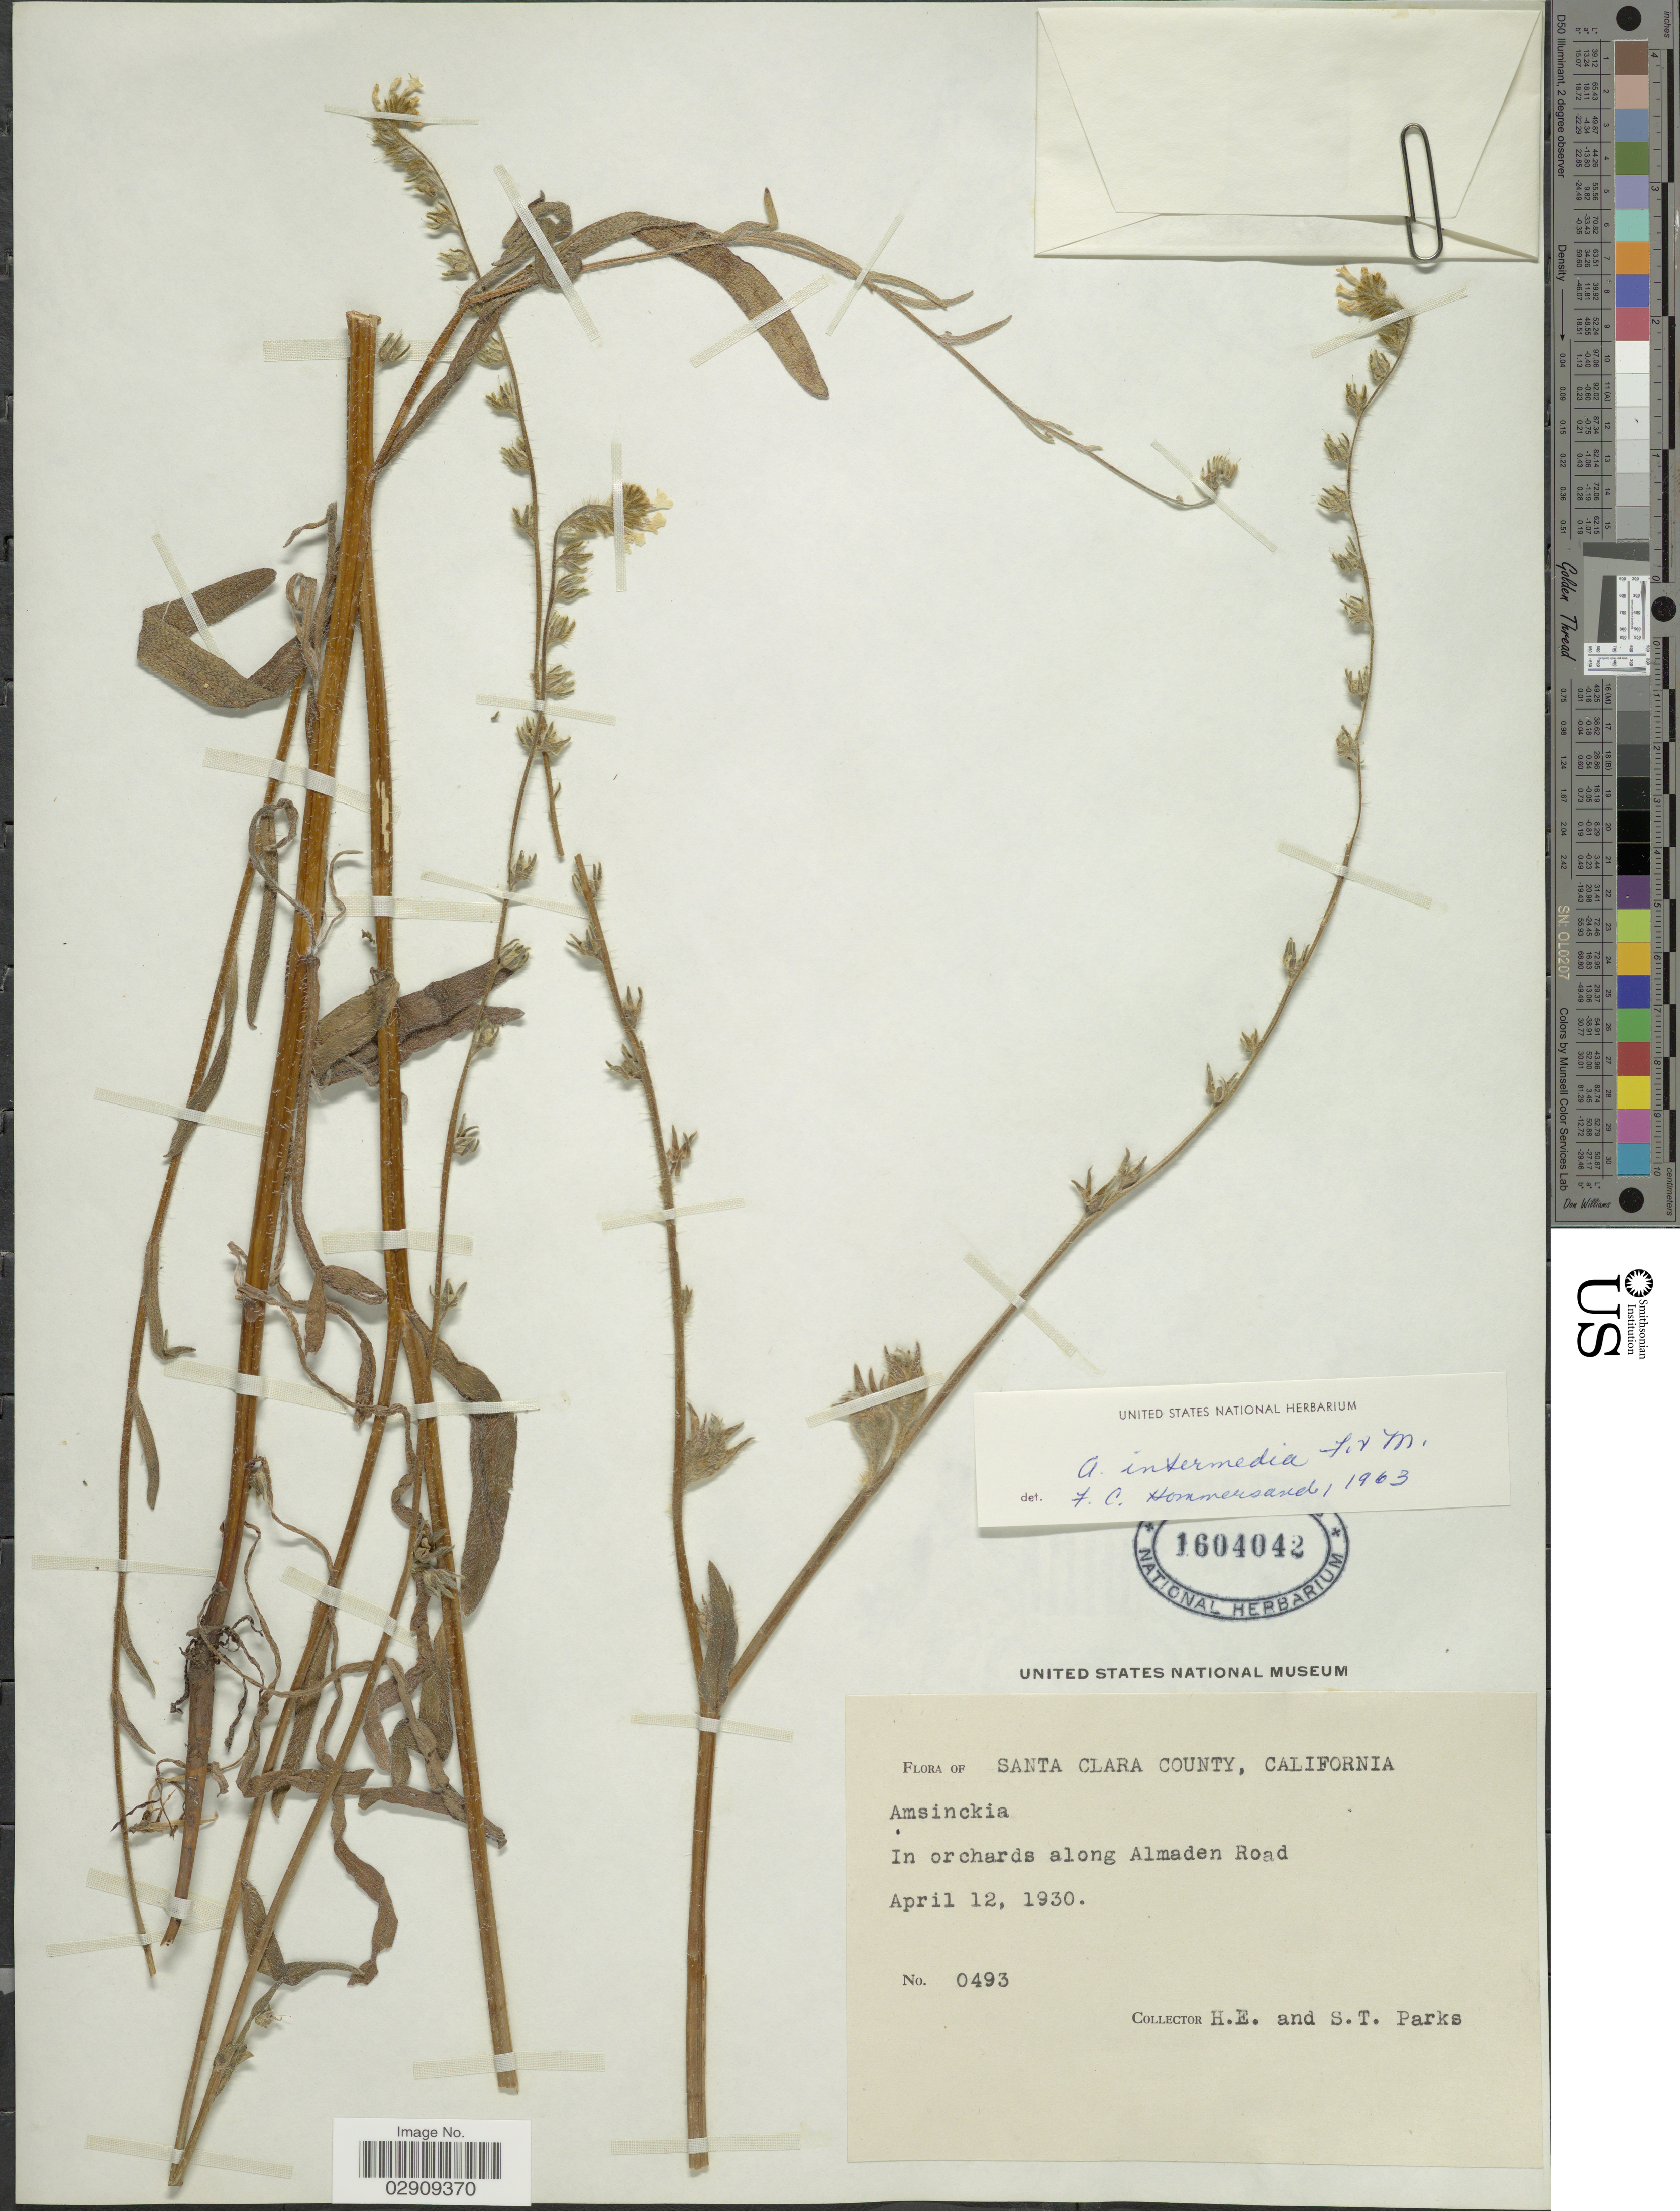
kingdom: Plantae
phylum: Tracheophyta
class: Magnoliopsida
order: Boraginales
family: Boraginaceae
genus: Amsinckia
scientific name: Amsinckia menziesii var. intermedia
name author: (Fisch. & C.A. Mey.) Ganders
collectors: H. E. Parks & S. Parks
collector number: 0493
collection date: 1930-04-12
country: United States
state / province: California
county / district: Santa Clara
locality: Santa Clara County. In orchards along Almaden Road.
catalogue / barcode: US 1604042